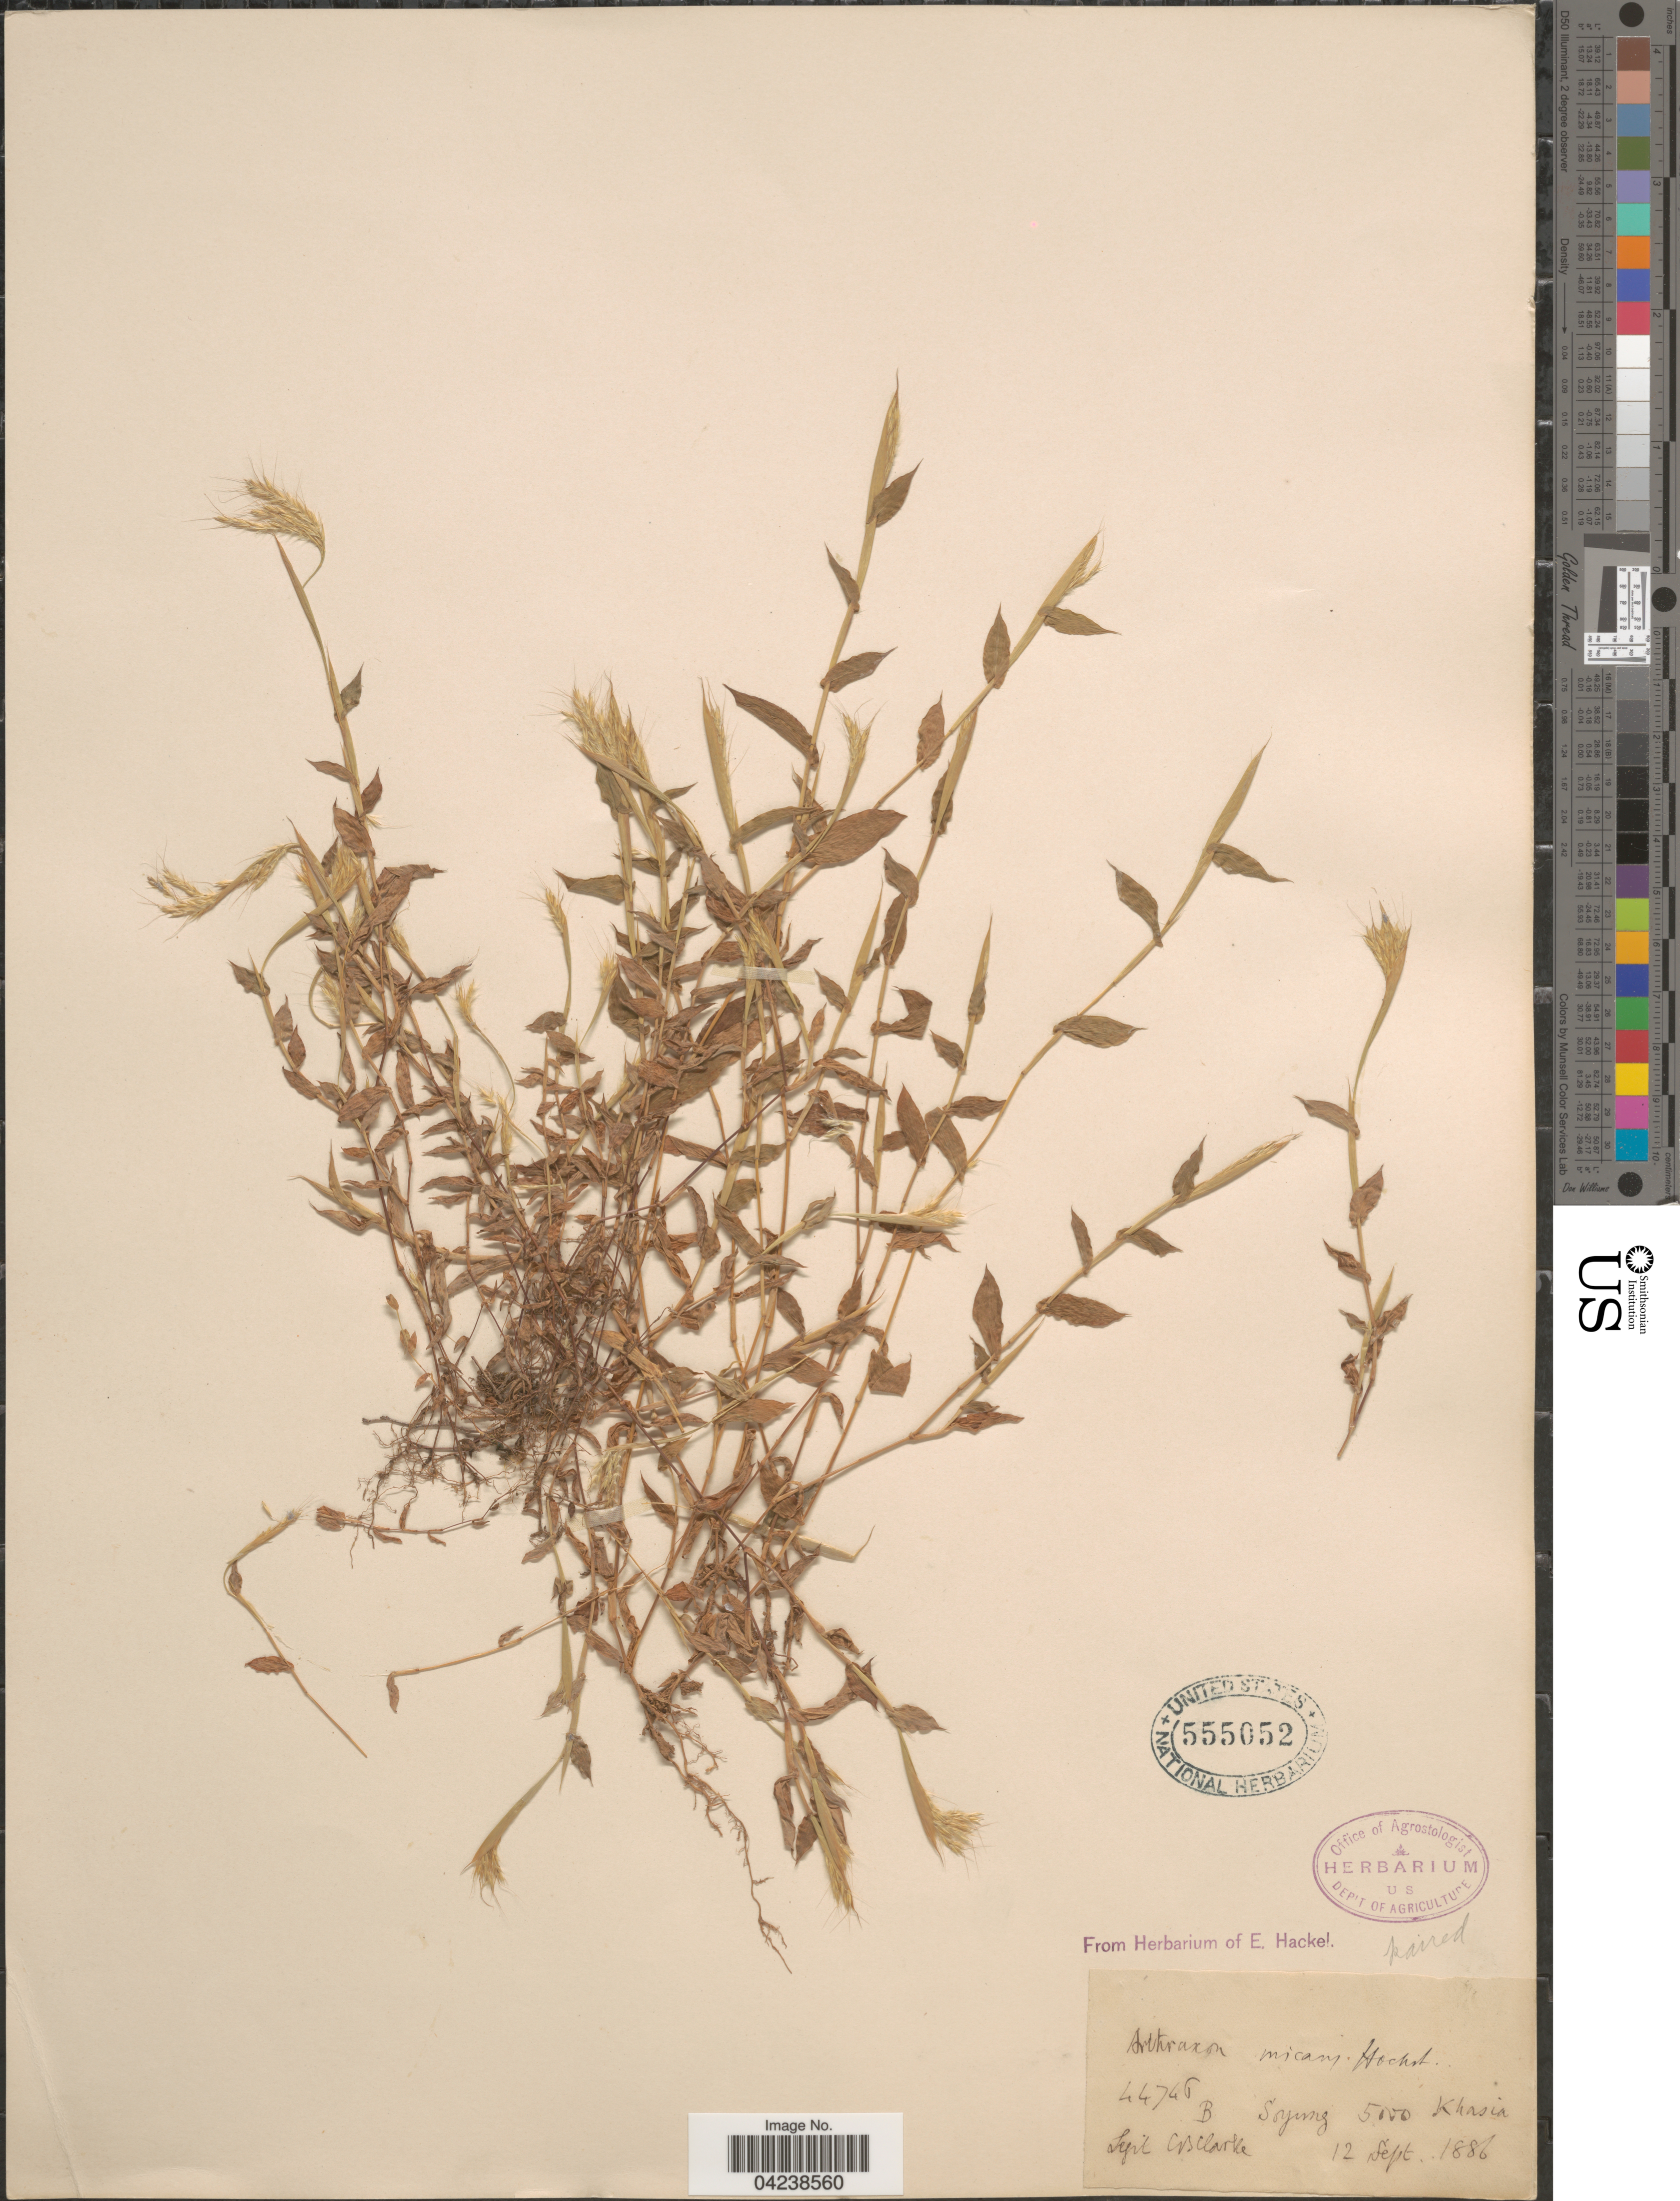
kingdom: Plantae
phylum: Tracheophyta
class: Liliopsida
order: Poales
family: Poaceae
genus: Arthraxon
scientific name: Arthraxon lancifolius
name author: (Trin.) Hochst.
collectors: C. B. Clarke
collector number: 44746B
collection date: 1886-09-12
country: India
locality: Soyung. Khasia.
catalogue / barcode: US 555052